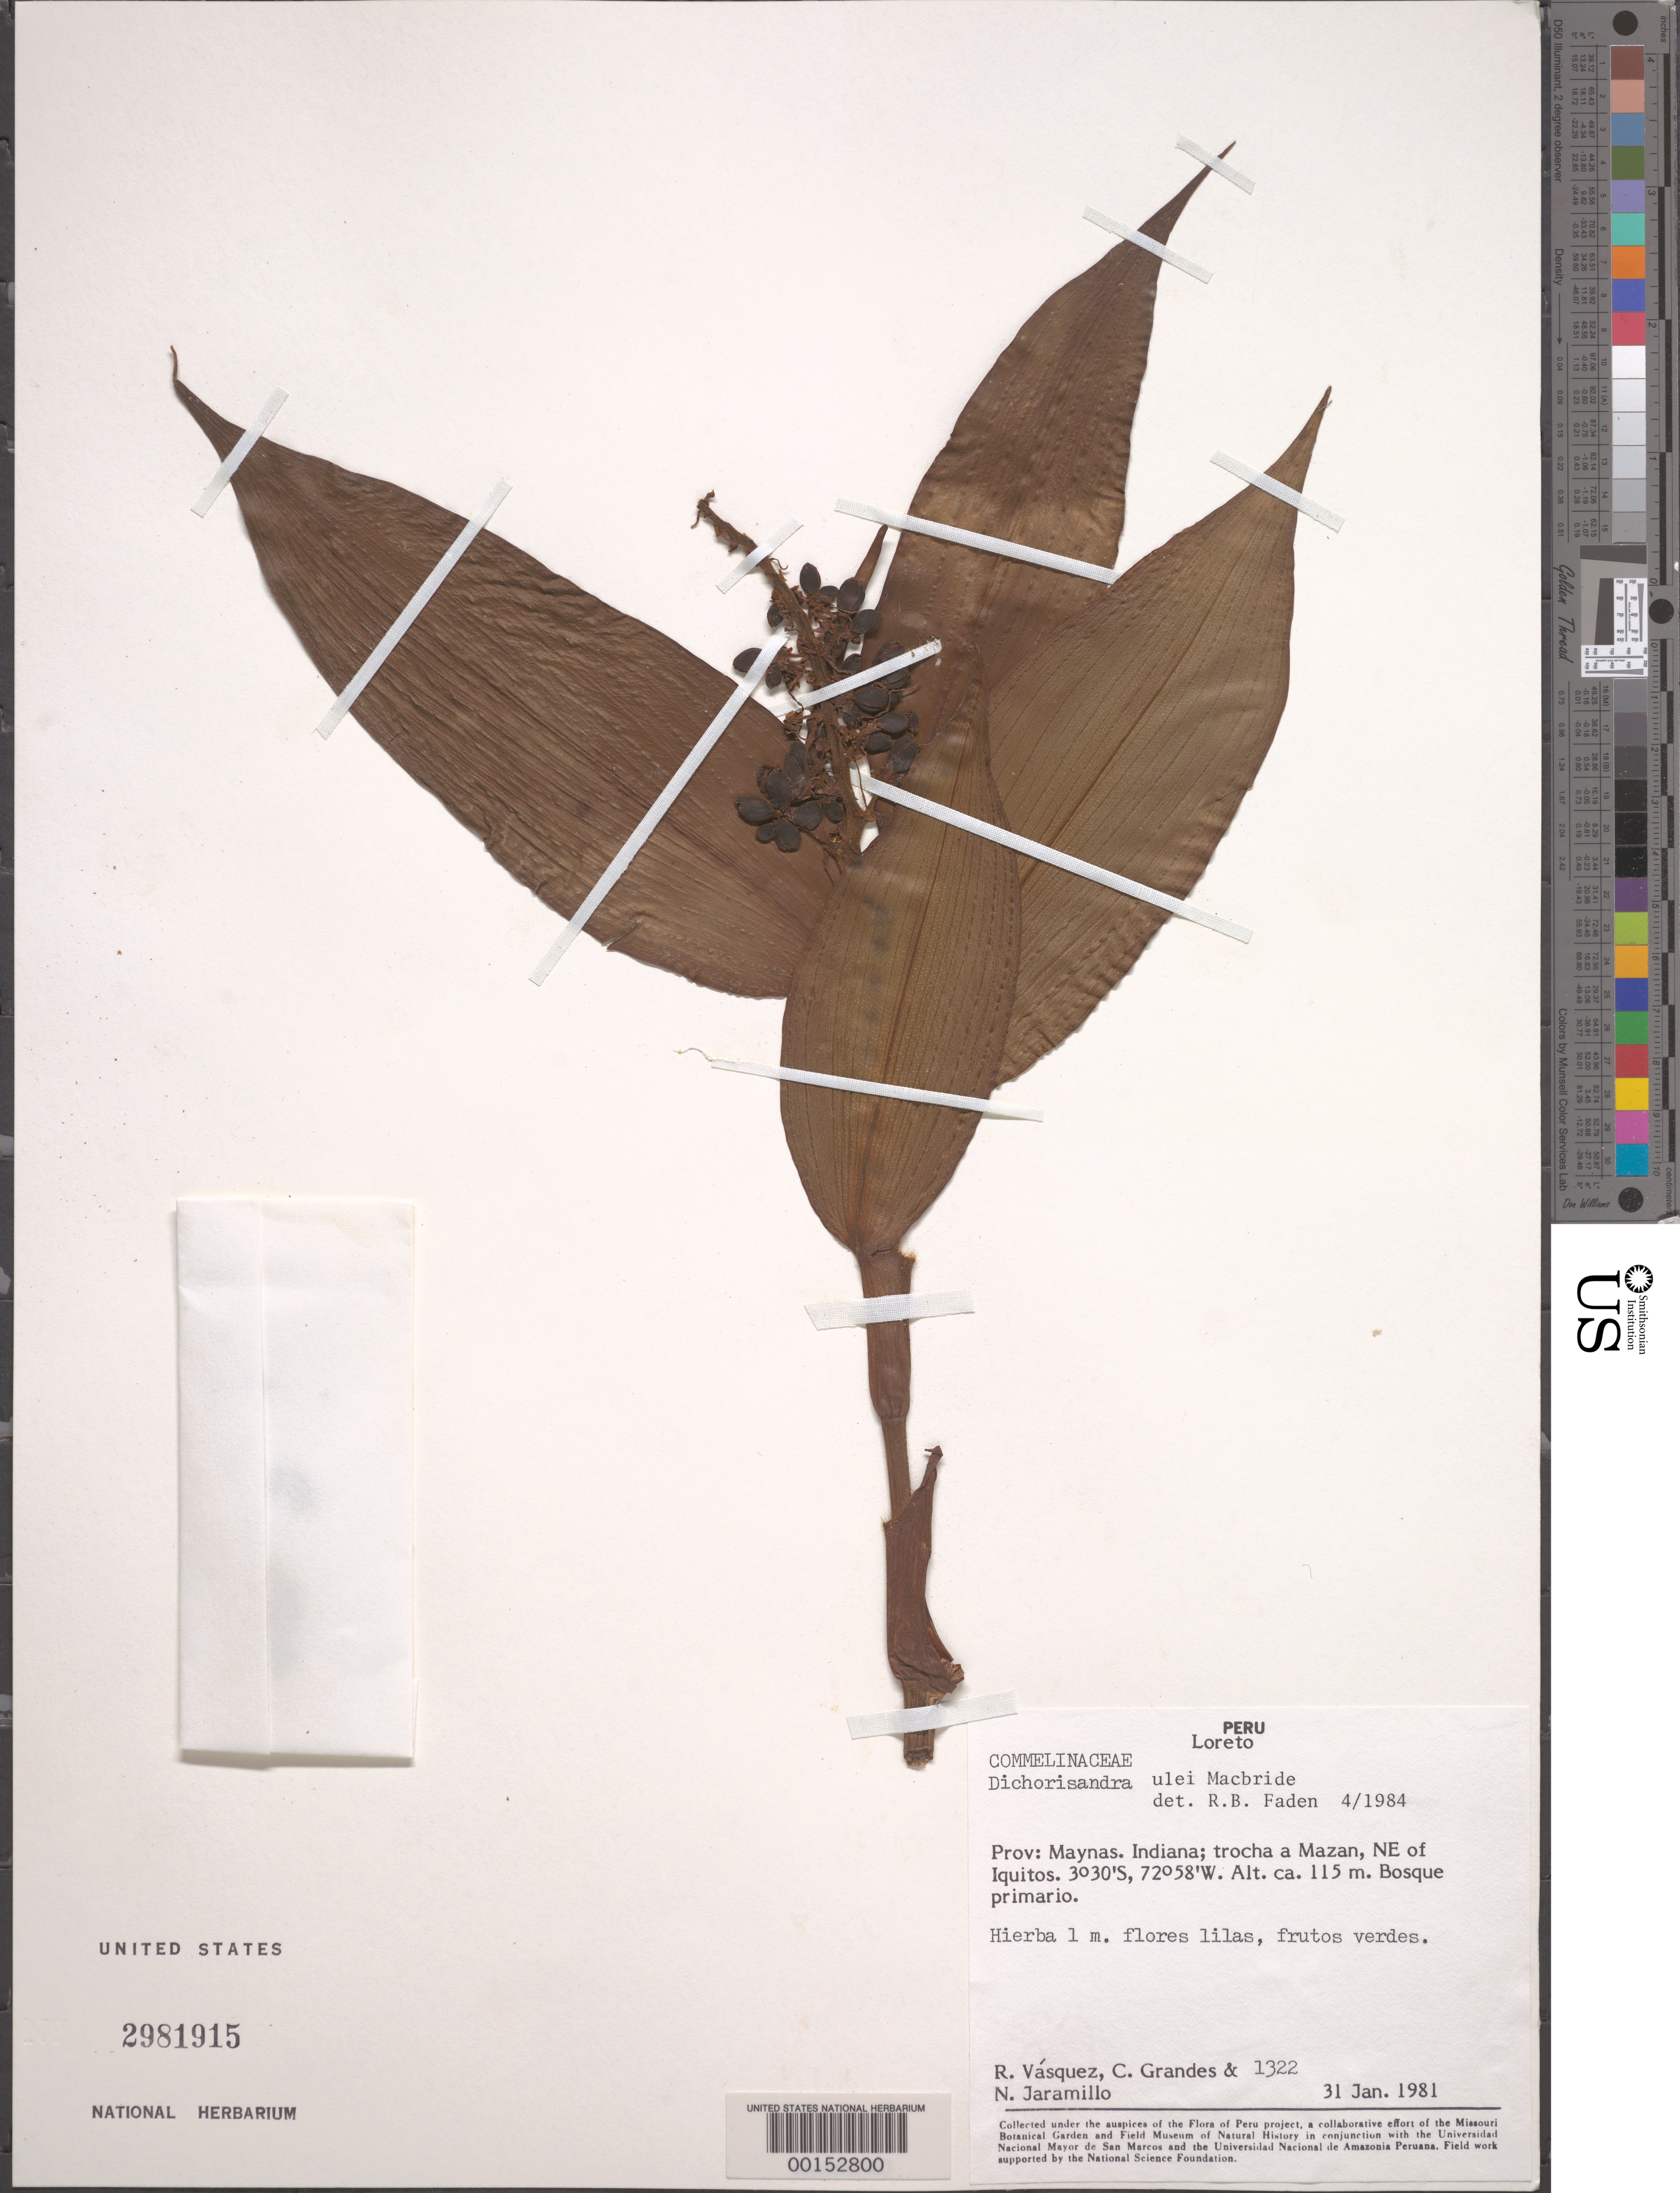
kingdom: Plantae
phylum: Tracheophyta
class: Liliopsida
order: Commelinales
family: Commelinaceae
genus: Dichorisandra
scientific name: Dichorisandra ulei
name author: J.F. Macbr.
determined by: Faden, Robert B., (US), Smithsonian Institution - National Museum of Natural History (UNITED STATES)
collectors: R. Vasquez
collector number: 1322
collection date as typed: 31 Jan 1981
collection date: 1981-01-31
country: Peru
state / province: Loreto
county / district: Maynas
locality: Indiana; mazan, ne of iquitos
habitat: Primary forest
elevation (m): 115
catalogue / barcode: US 2981915